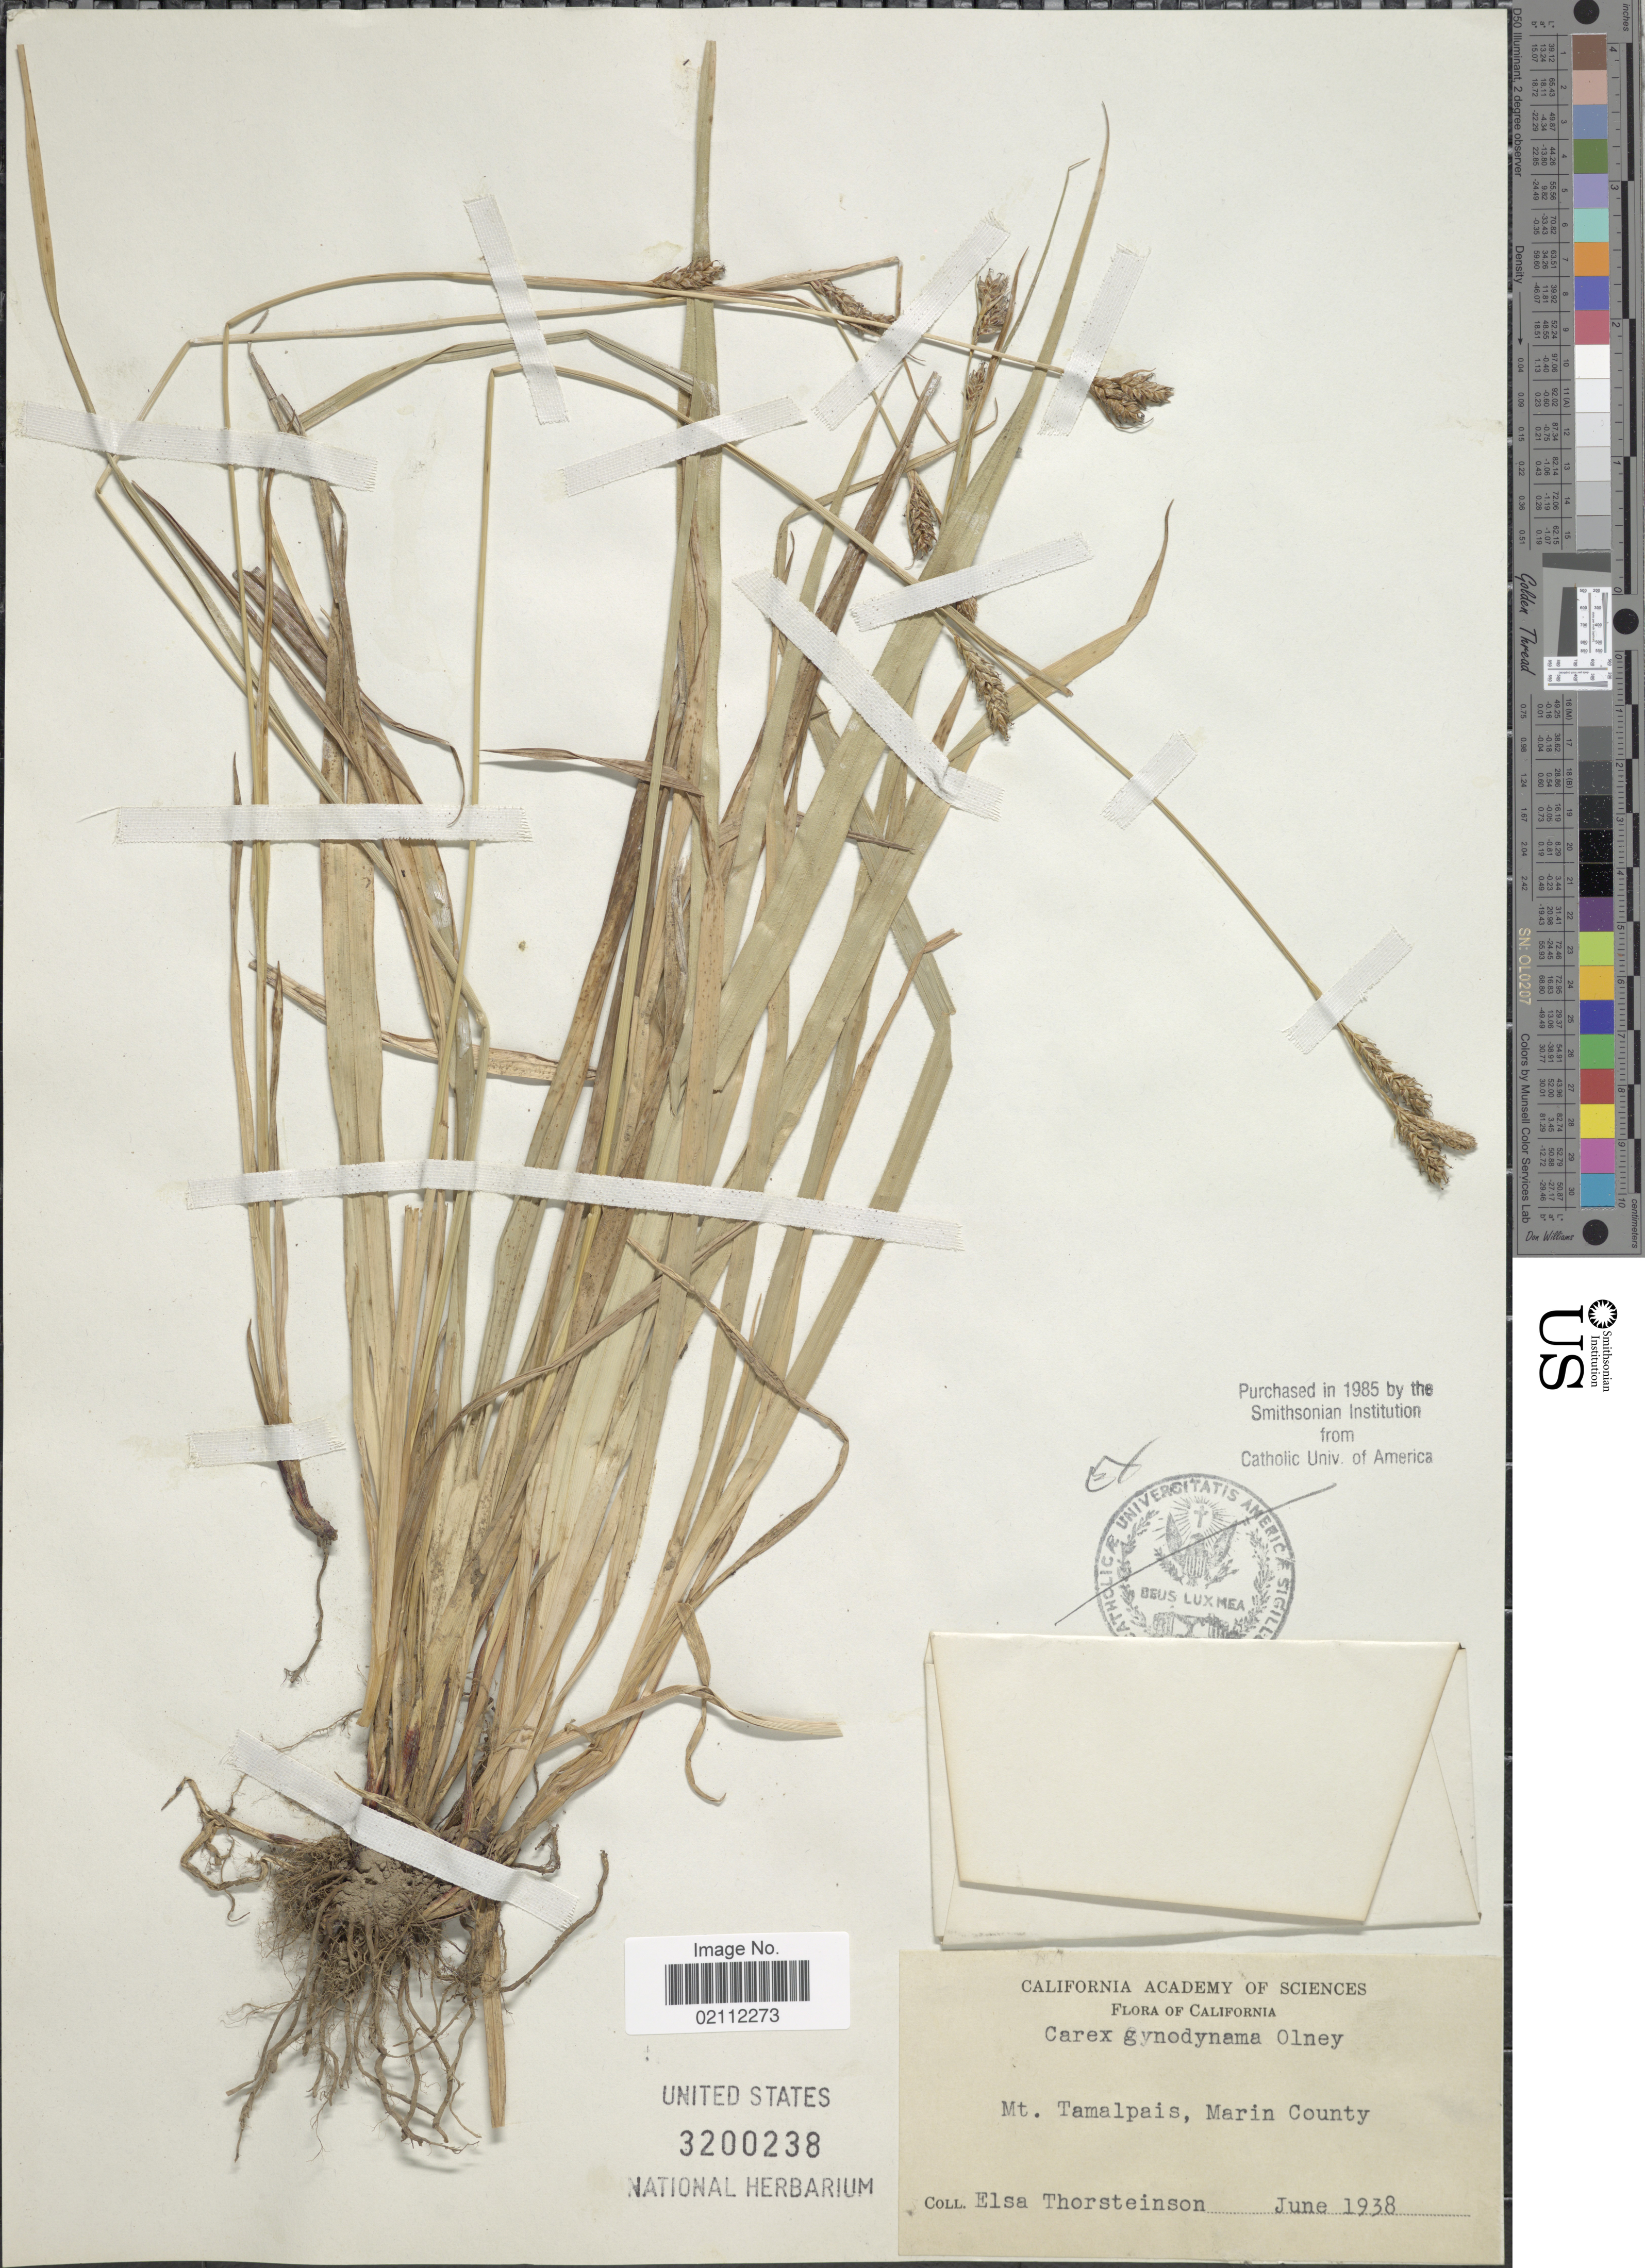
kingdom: Plantae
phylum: Tracheophyta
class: Liliopsida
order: Poales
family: Cyperaceae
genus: Carex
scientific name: Carex gynodynama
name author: Olney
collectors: E. Thorsteinson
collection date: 1938-06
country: United States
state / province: California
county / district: Marin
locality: Mt. Tamalpais, Marin County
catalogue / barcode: US 3200238